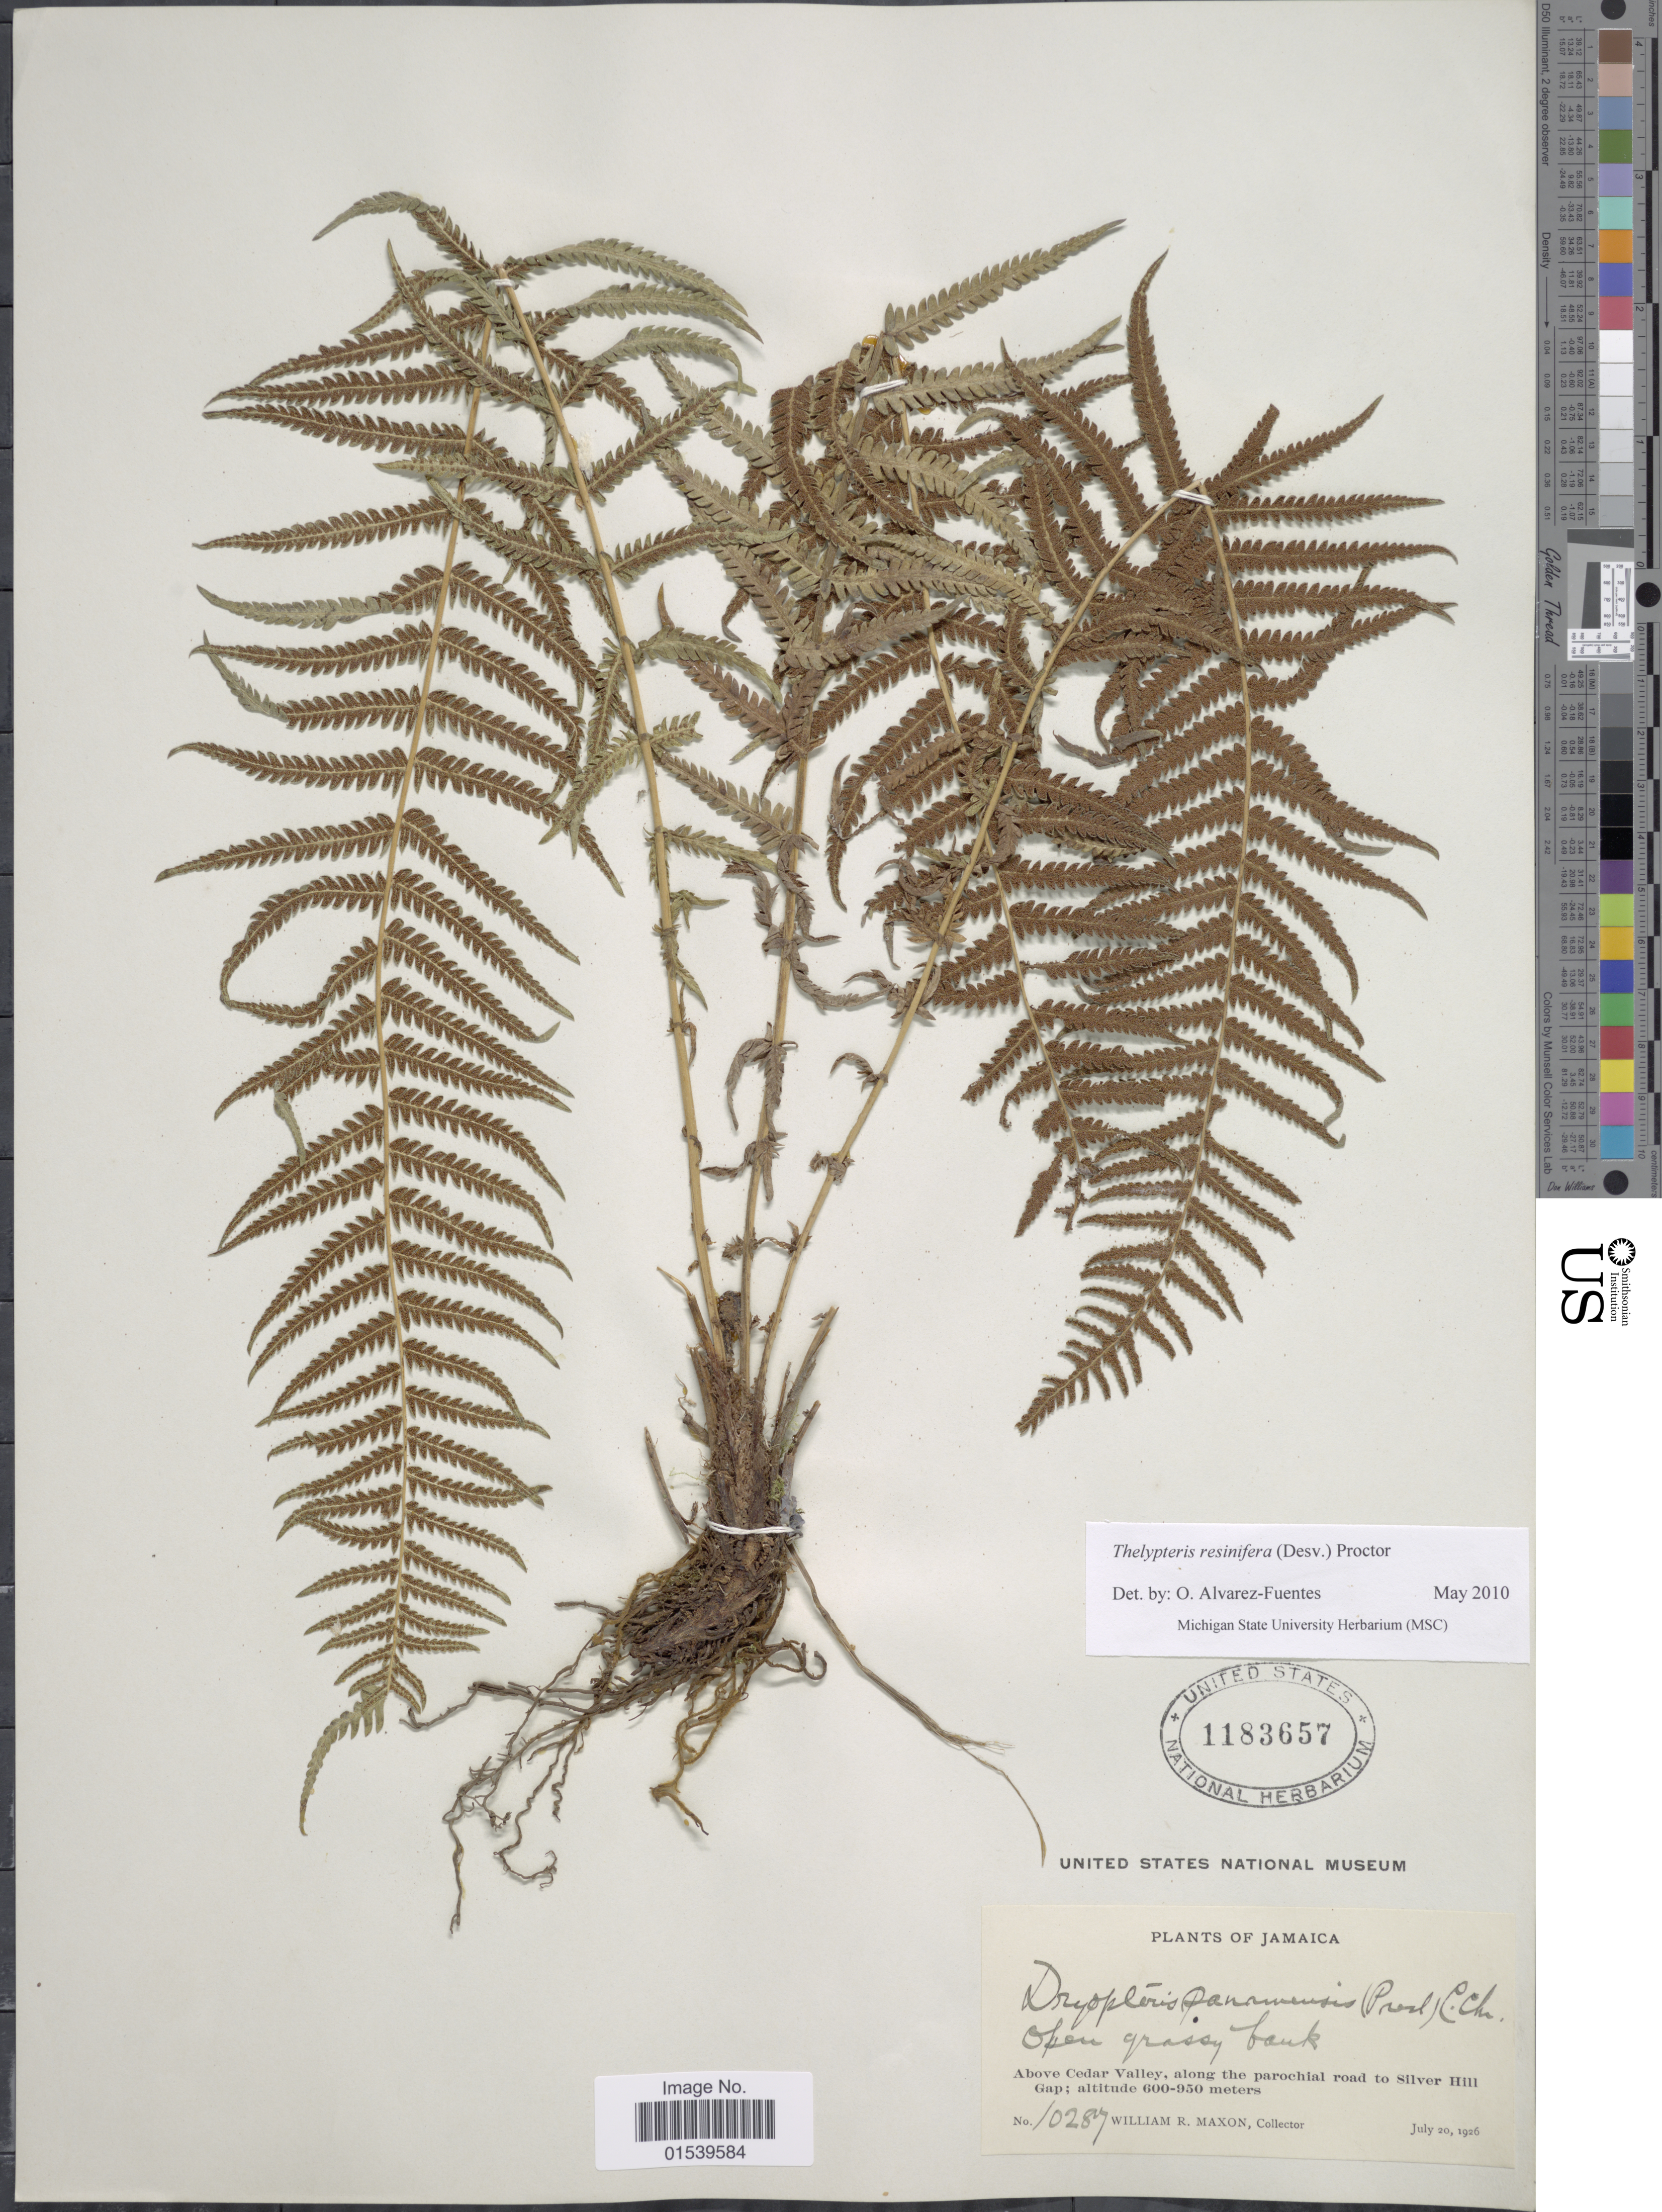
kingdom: Plantae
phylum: Tracheophyta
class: Polypodiopsida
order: Polypodiales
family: Thelypteridaceae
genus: Amauropelta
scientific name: Amauropelta resinifera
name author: (Desv.) Pic. Serm.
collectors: W. R. Maxon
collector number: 10287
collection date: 1926-07-20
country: Jamaica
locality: Above Cedar Valley, along the parochial road to Silver Hill Gap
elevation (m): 600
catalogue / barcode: US 1183657